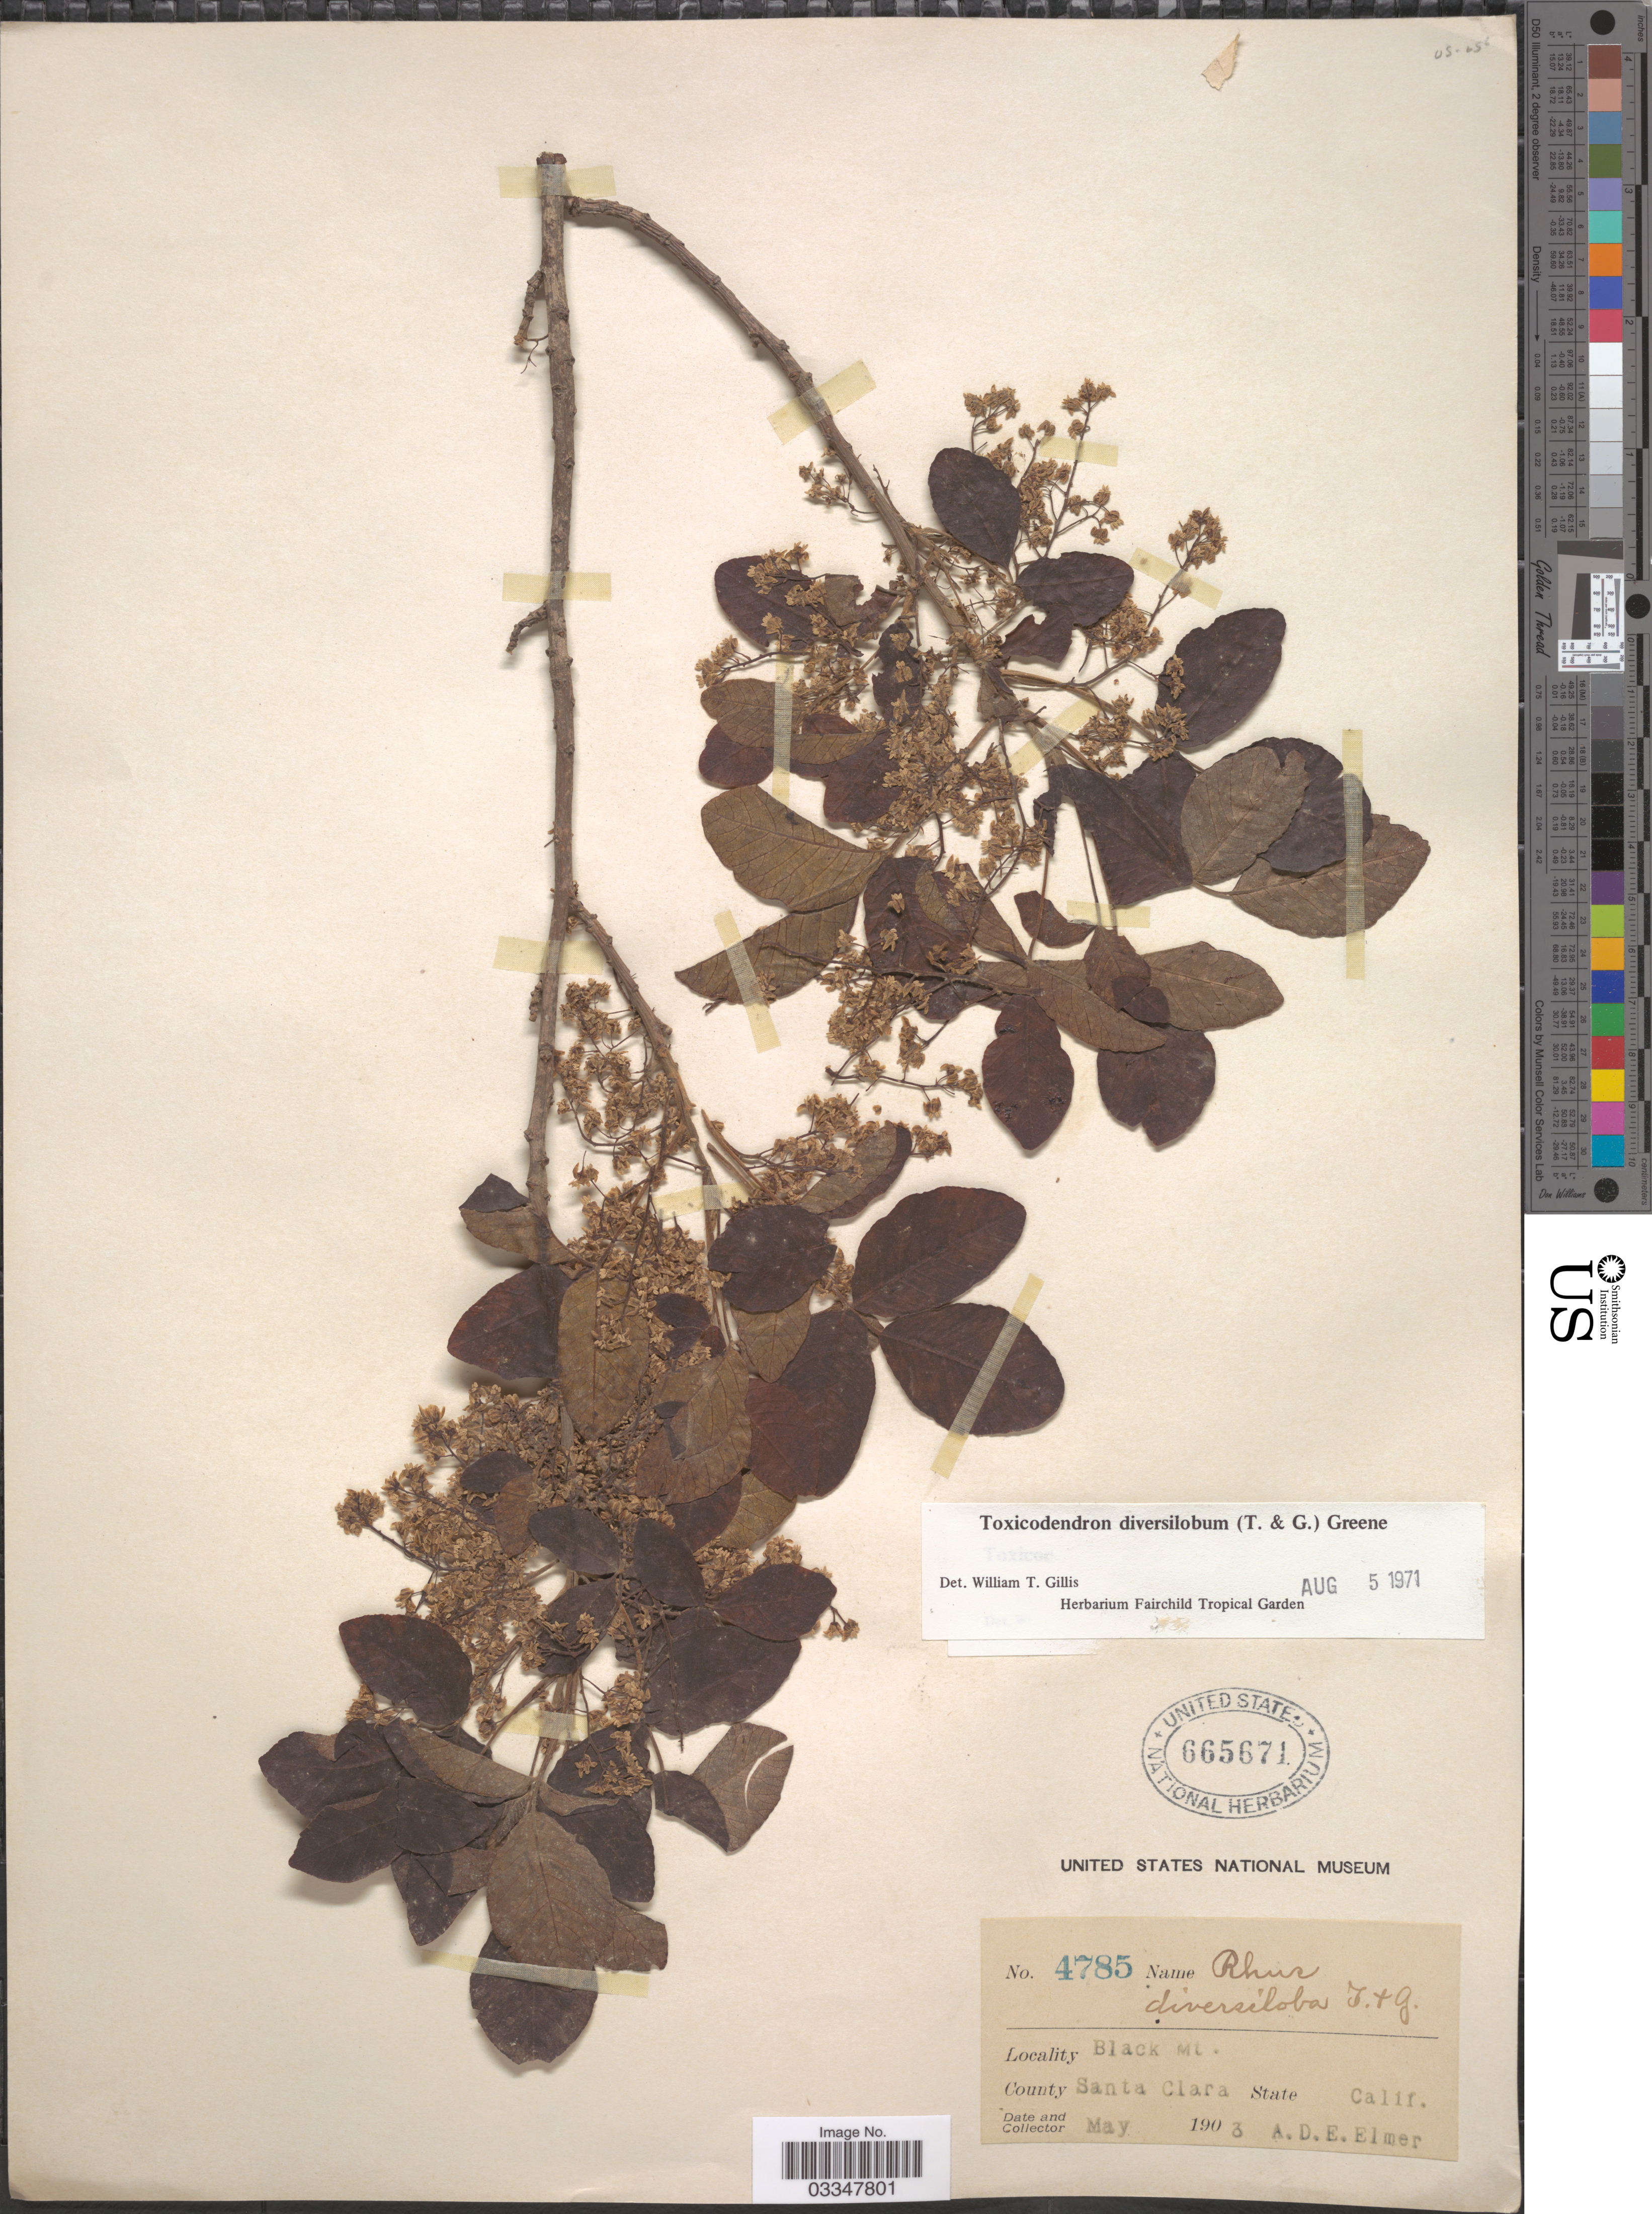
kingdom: Plantae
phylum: Tracheophyta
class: Magnoliopsida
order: Sapindales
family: Anacardiaceae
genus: Toxicodendron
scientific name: Toxicodendron diversilobum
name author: (Torr. & A. Gray) Greene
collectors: A. D. E. Elmer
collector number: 4785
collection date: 1903-05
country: United States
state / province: California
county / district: Santa Clara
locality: Black Mt. County Santa Clara.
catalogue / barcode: US 665671